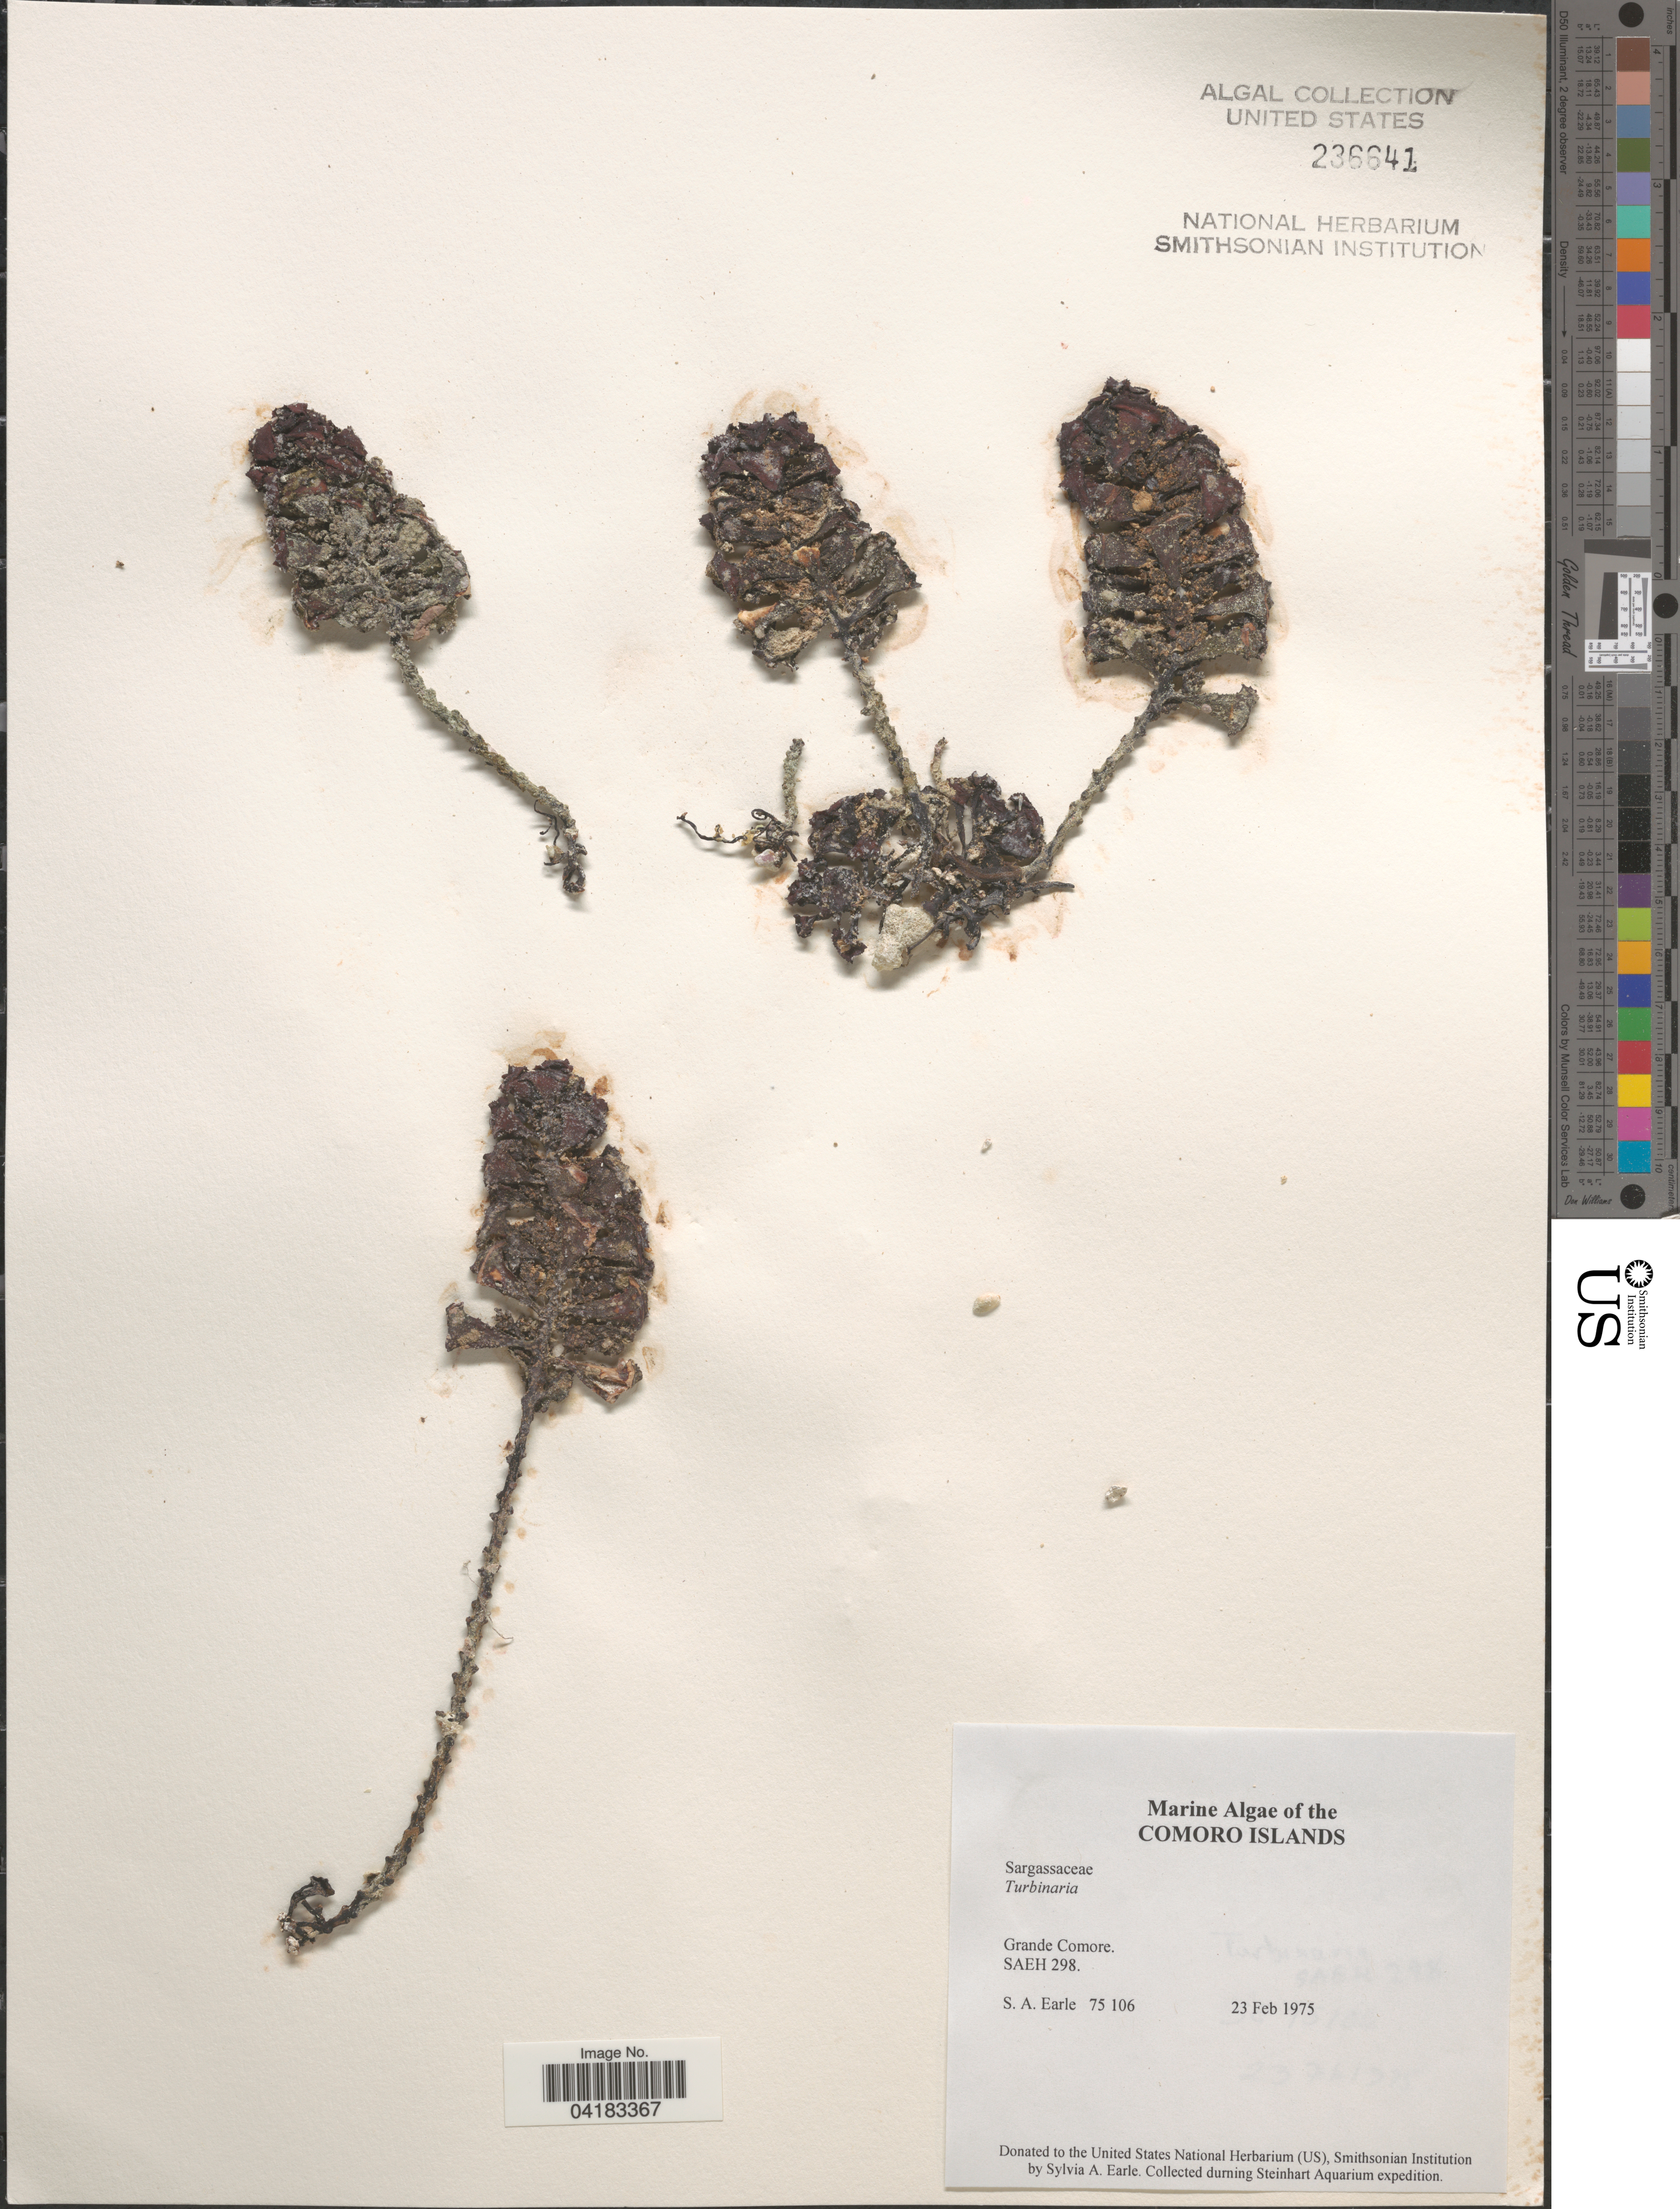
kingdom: Chromista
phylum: Ochrophyta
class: Phaeophyceae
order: Fucales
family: Sargassaceae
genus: Turbinaria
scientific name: Turbinaria sp.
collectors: S. A. Earle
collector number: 75106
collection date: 1975-02-23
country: Comoros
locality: Comoro Islands. Grande Comore. SAEH 298. Steinhart Aquarium expedition.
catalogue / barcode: US 236641